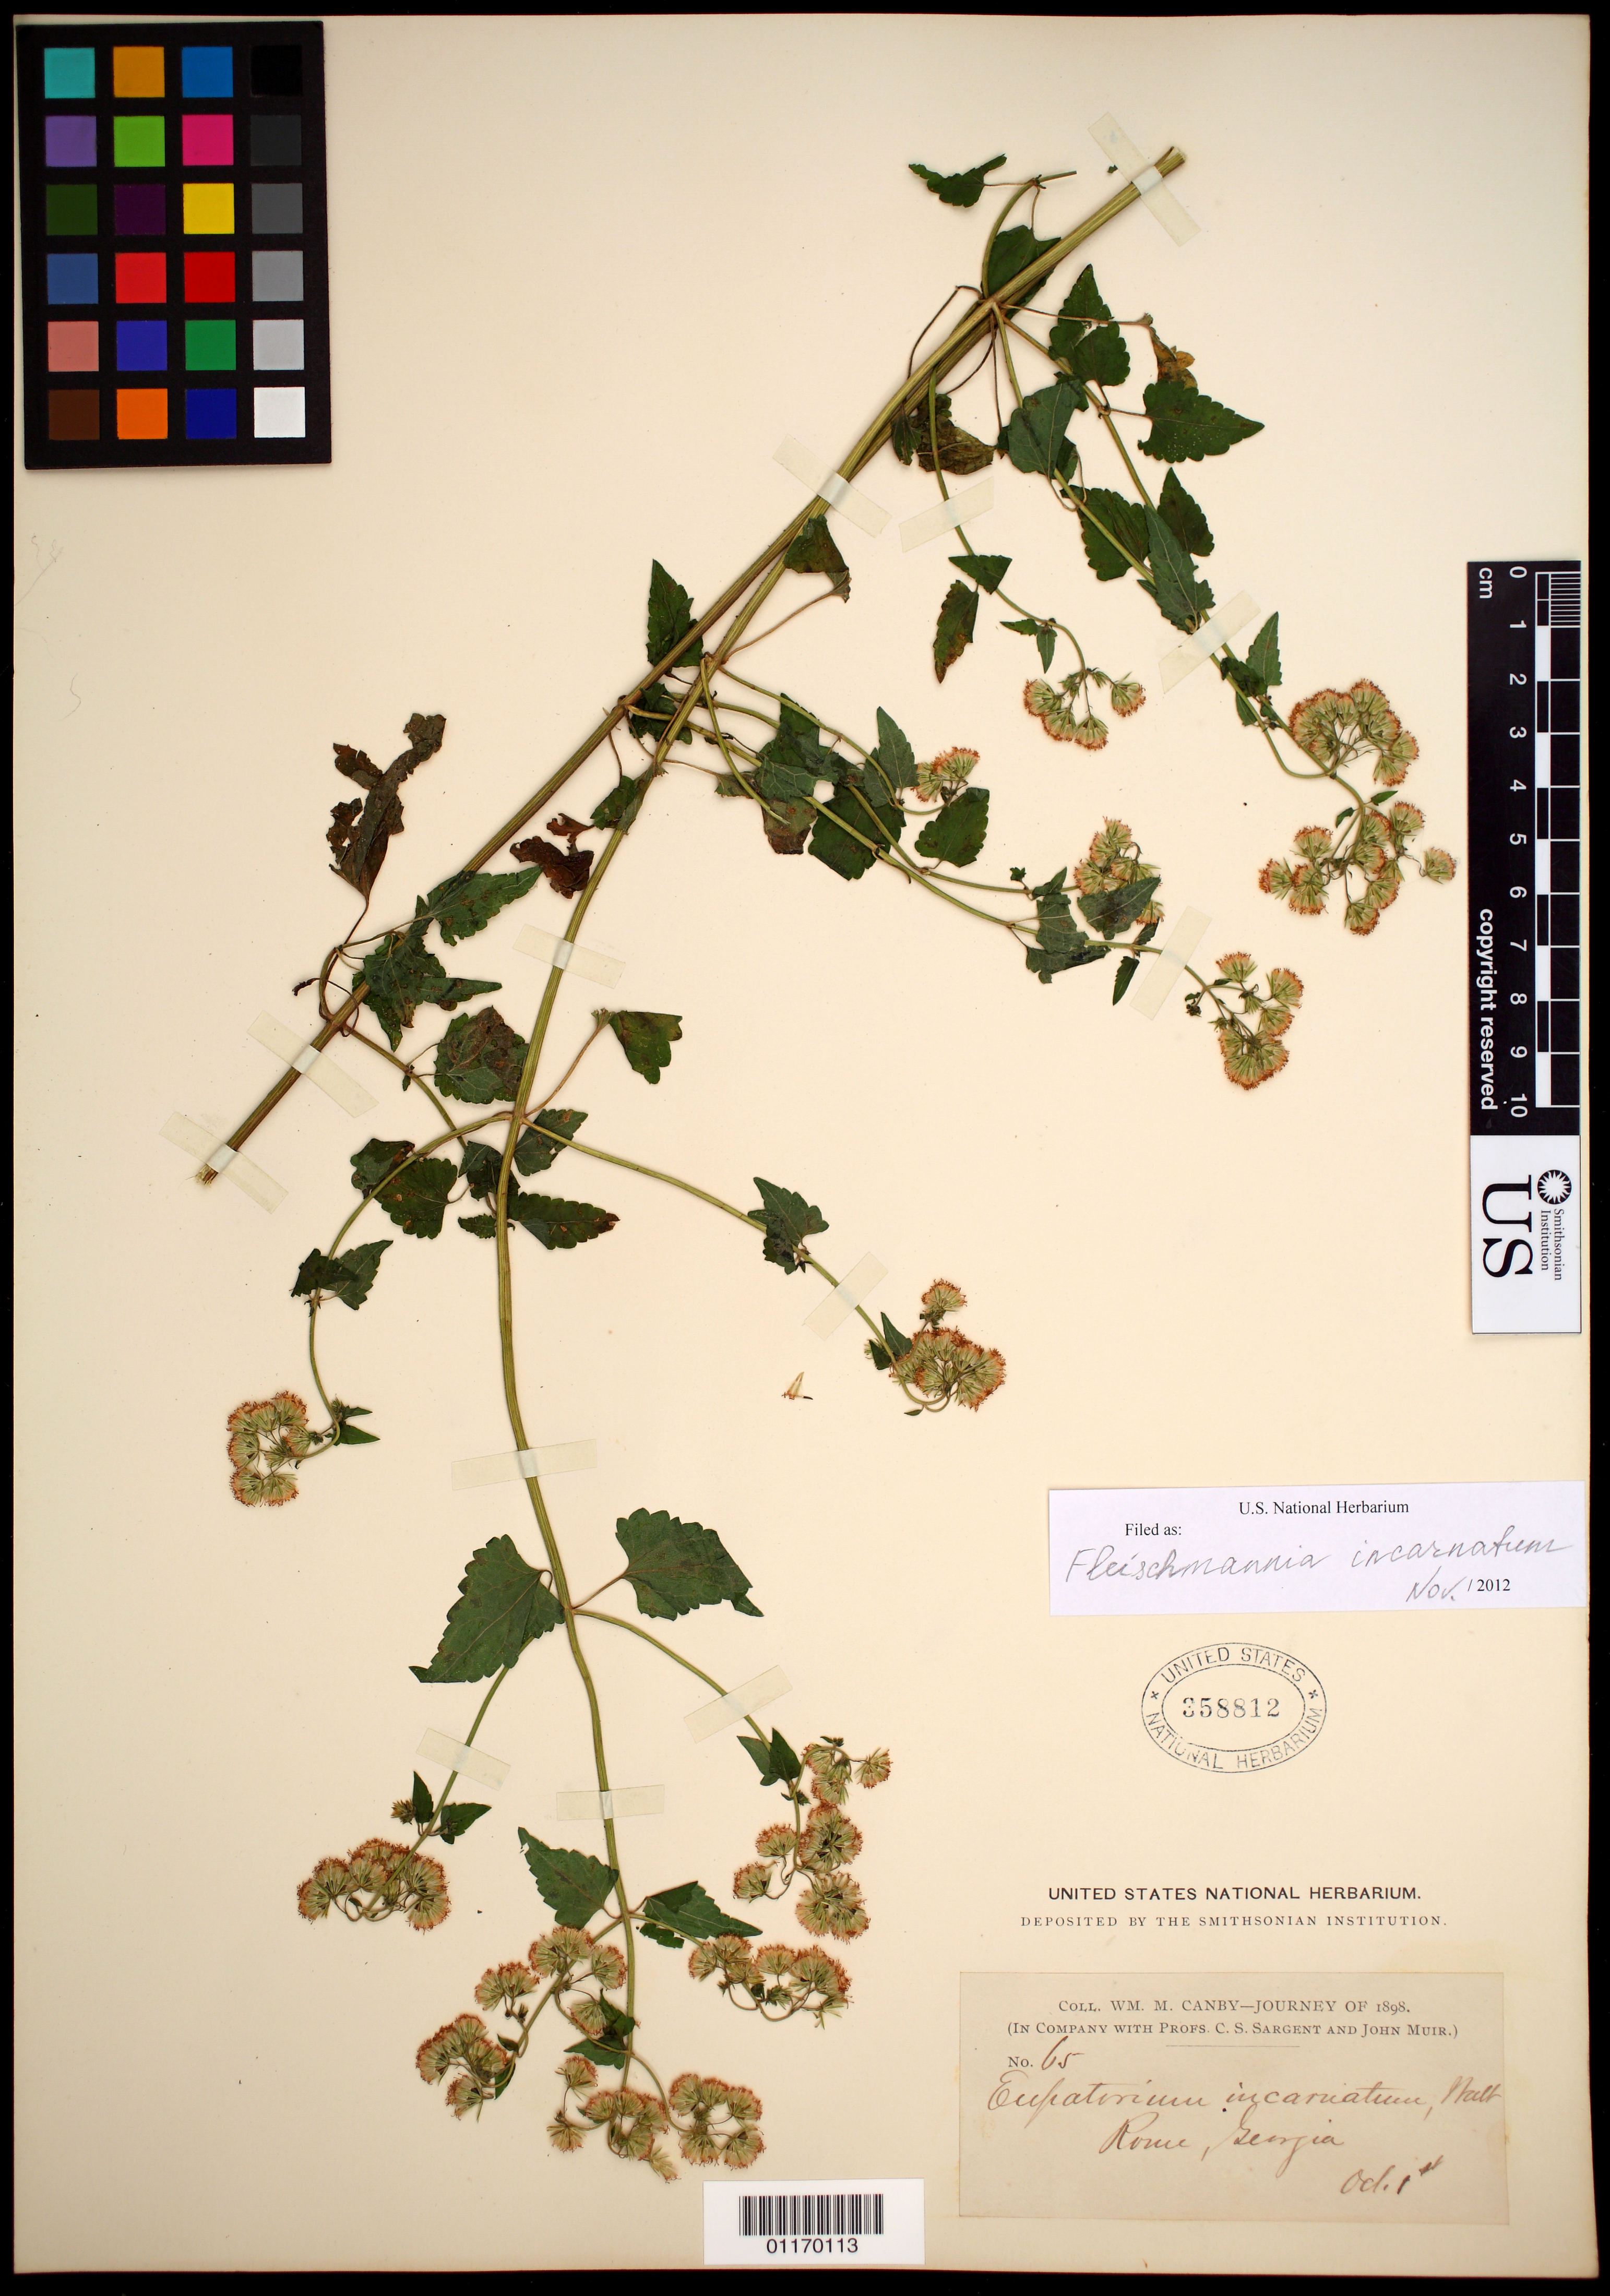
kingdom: Plantae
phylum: Tracheophyta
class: Magnoliopsida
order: Asterales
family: Asteraceae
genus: Fleischmannia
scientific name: Fleischmannia incarnata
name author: (Walter) R.M. King & H. Rob.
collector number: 65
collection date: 1898-10-01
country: United States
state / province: Georgia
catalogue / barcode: US 358812